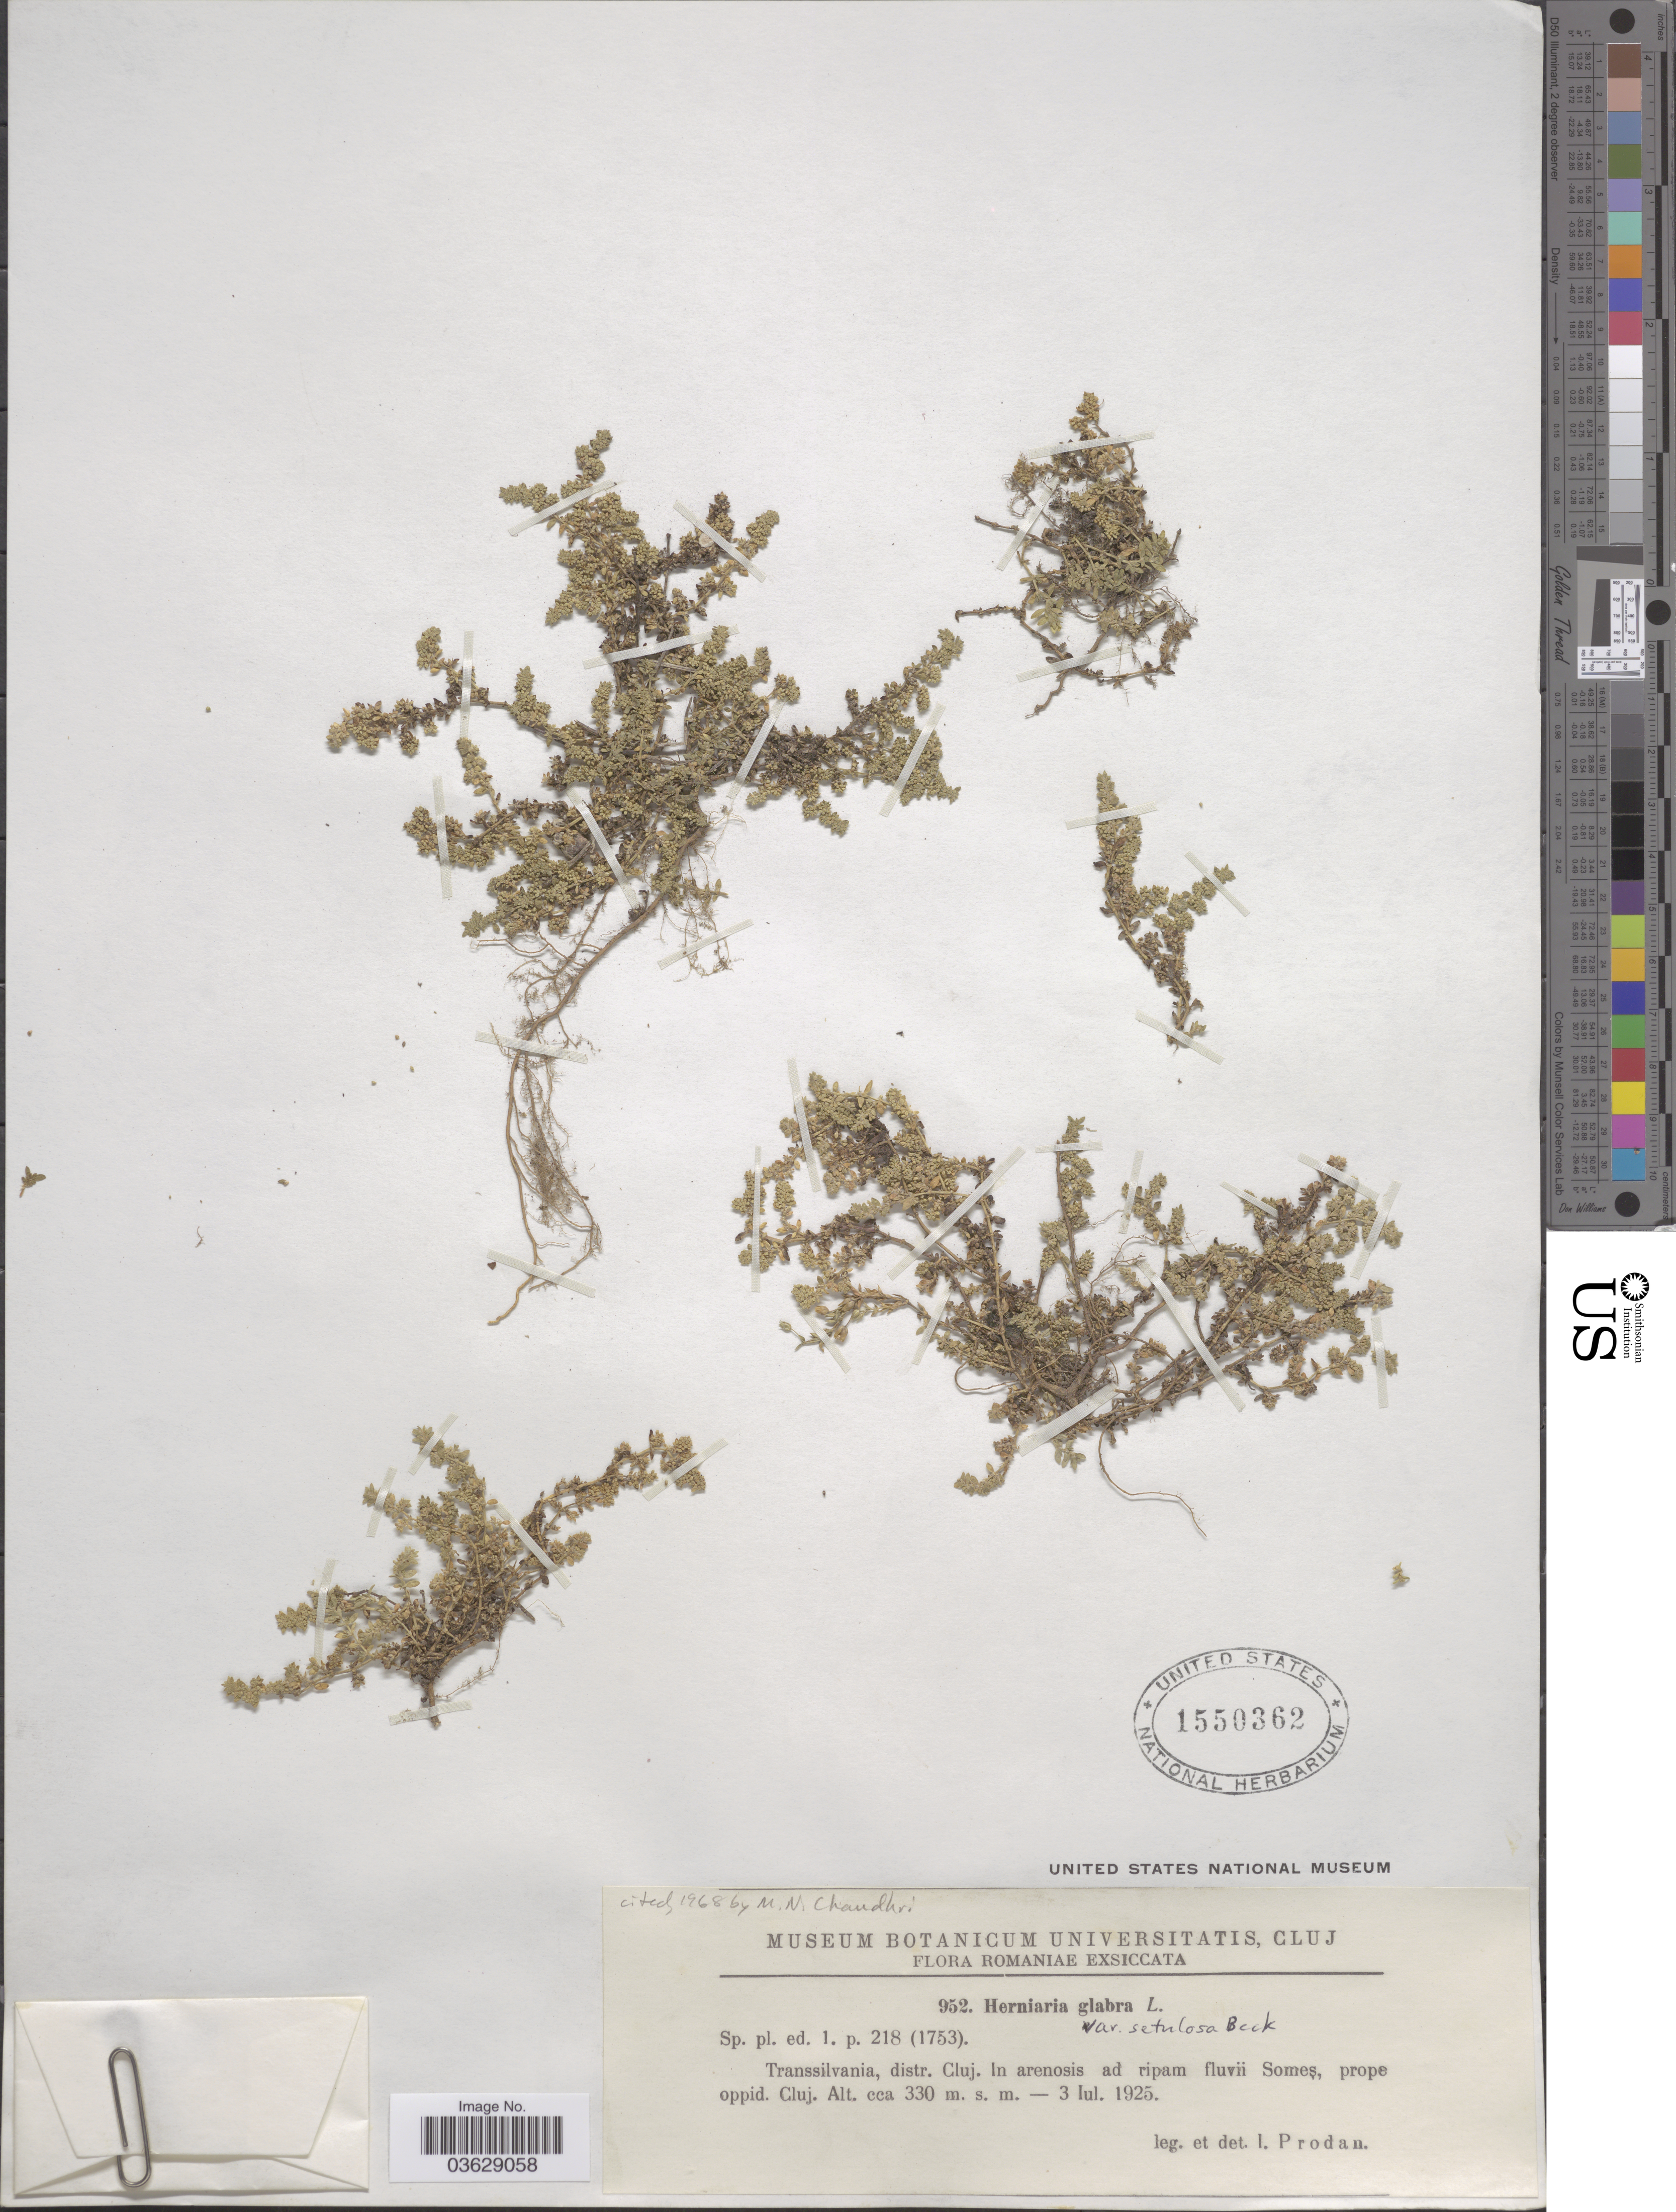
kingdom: Plantae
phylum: Tracheophyta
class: Magnoliopsida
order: Caryophyllales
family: Caryophyllaceae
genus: Herniaria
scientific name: Herniaria glabra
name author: L.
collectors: I. Prodán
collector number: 952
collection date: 1925-07-03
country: Romania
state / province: Cluj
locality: Romaniae. Transsilvania, distr. Cluj. In arenosis ad ripam fluvii somes, prope oppid. Cluj.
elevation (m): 330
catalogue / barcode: US 1550362